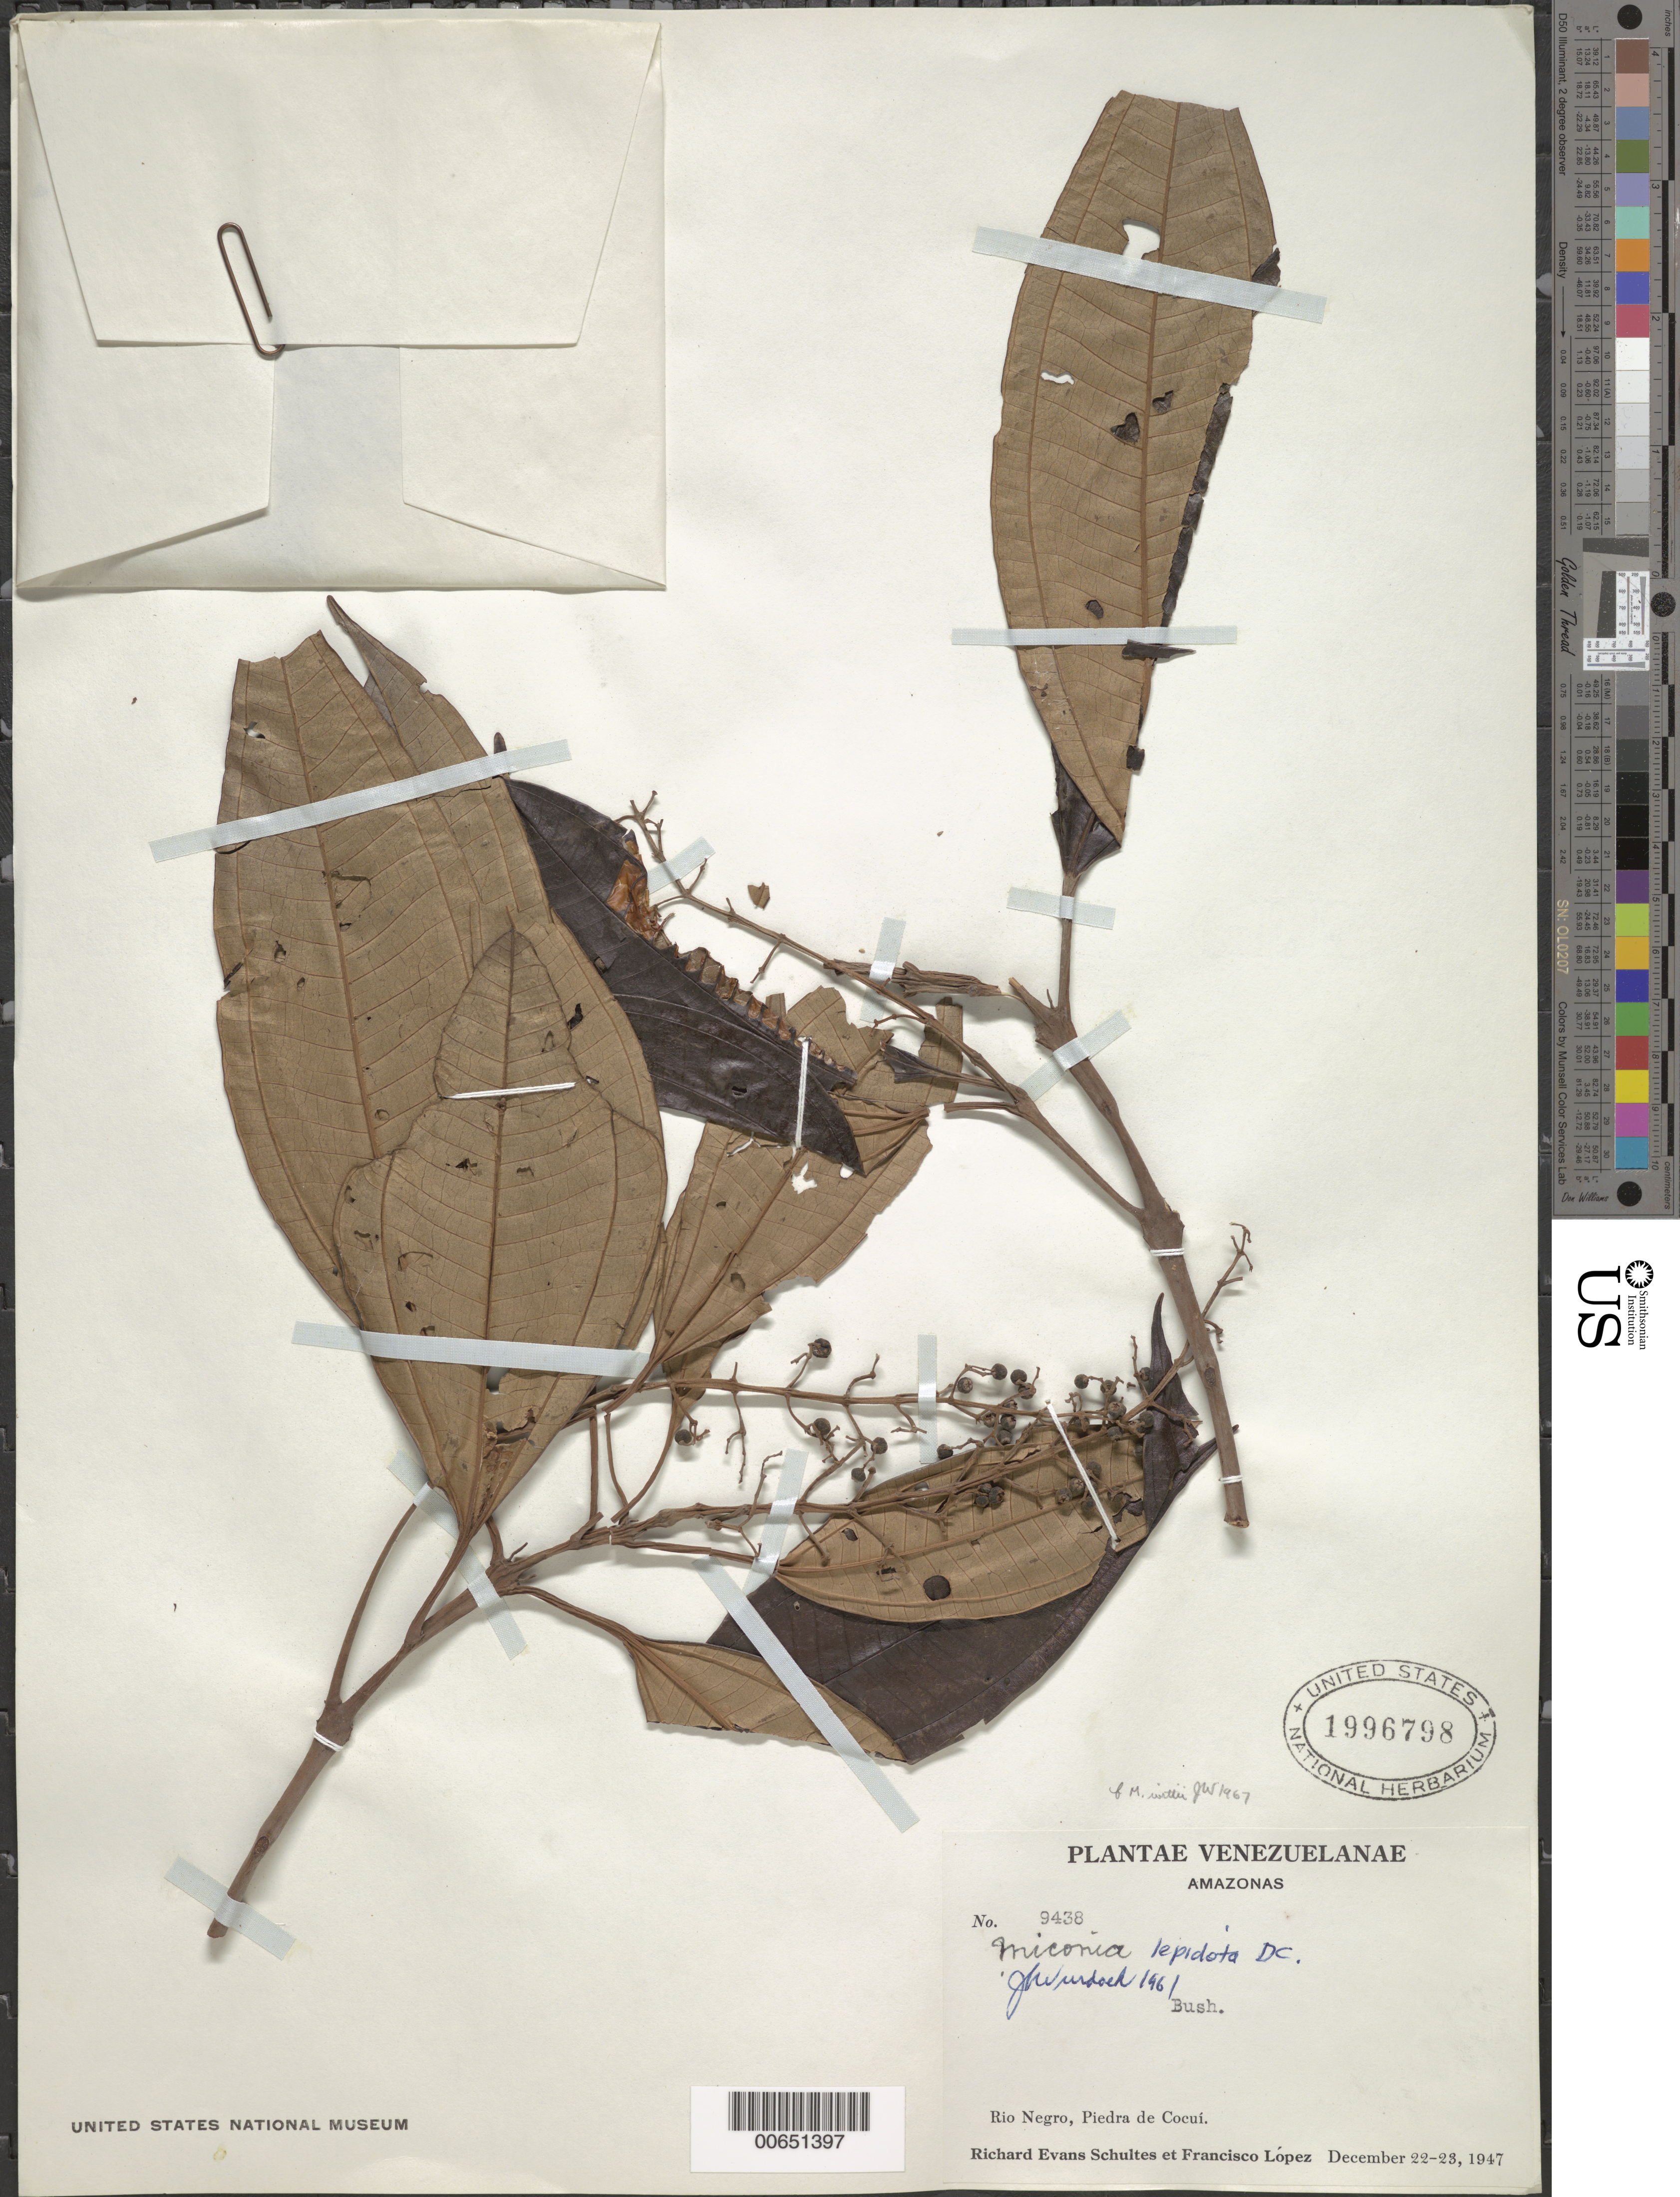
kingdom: Plantae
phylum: Tracheophyta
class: Magnoliopsida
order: Myrtales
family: Melastomataceae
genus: Miconia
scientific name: Miconia lepidota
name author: Schrank & Mart. ex DC.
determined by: Wurdack, John J., (US), US (UNITED STATES)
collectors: R. E. Schultes & F. Lopéz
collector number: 9438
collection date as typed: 22-Dec-47 to 23-Dec-47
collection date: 1947-12-22/1947-12-23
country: Venezuela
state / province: Amazonas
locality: Río Negro, Piedra de Cocuí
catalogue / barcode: US 1996798